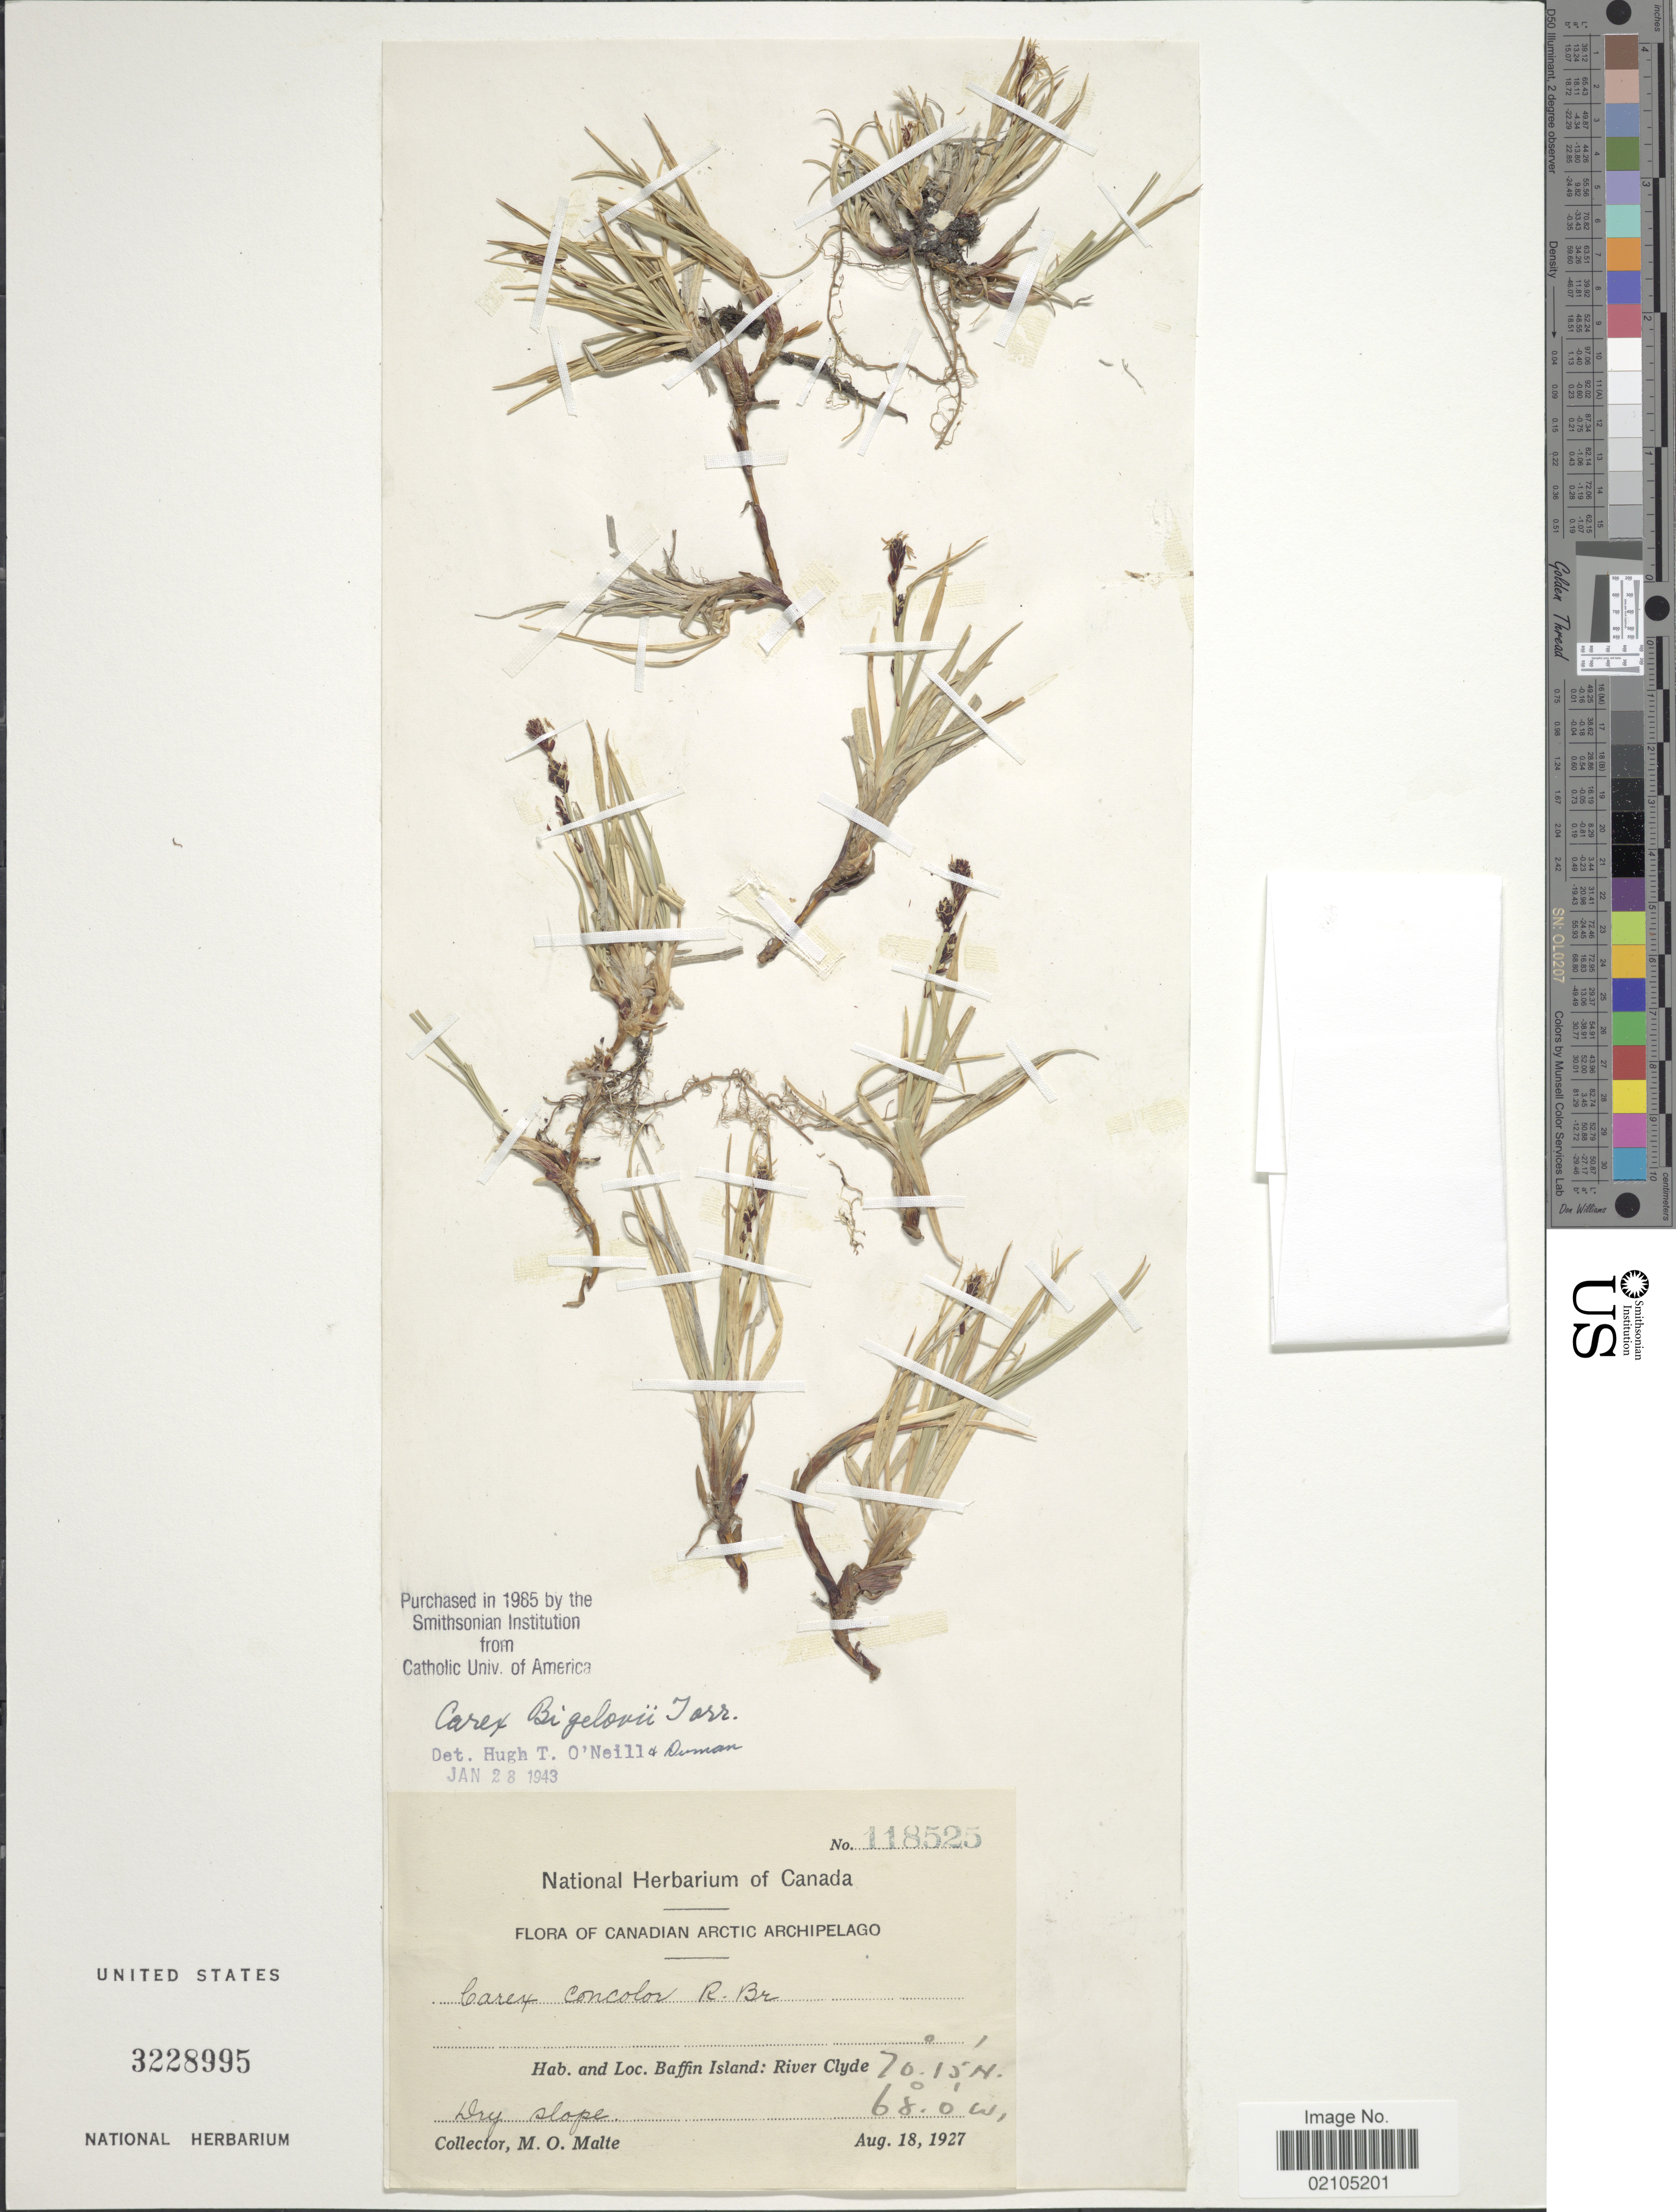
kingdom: Plantae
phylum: Tracheophyta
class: Liliopsida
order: Poales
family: Cyperaceae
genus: Carex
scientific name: Carex bigelowii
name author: Torr. ex Schwein.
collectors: M. O. Malte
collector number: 118525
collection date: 1927-08-18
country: Canada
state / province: Nunavut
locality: Canadian Arctic Archipelago. Baffin Island: River Clyde. Dry slope.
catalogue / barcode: US 3228995